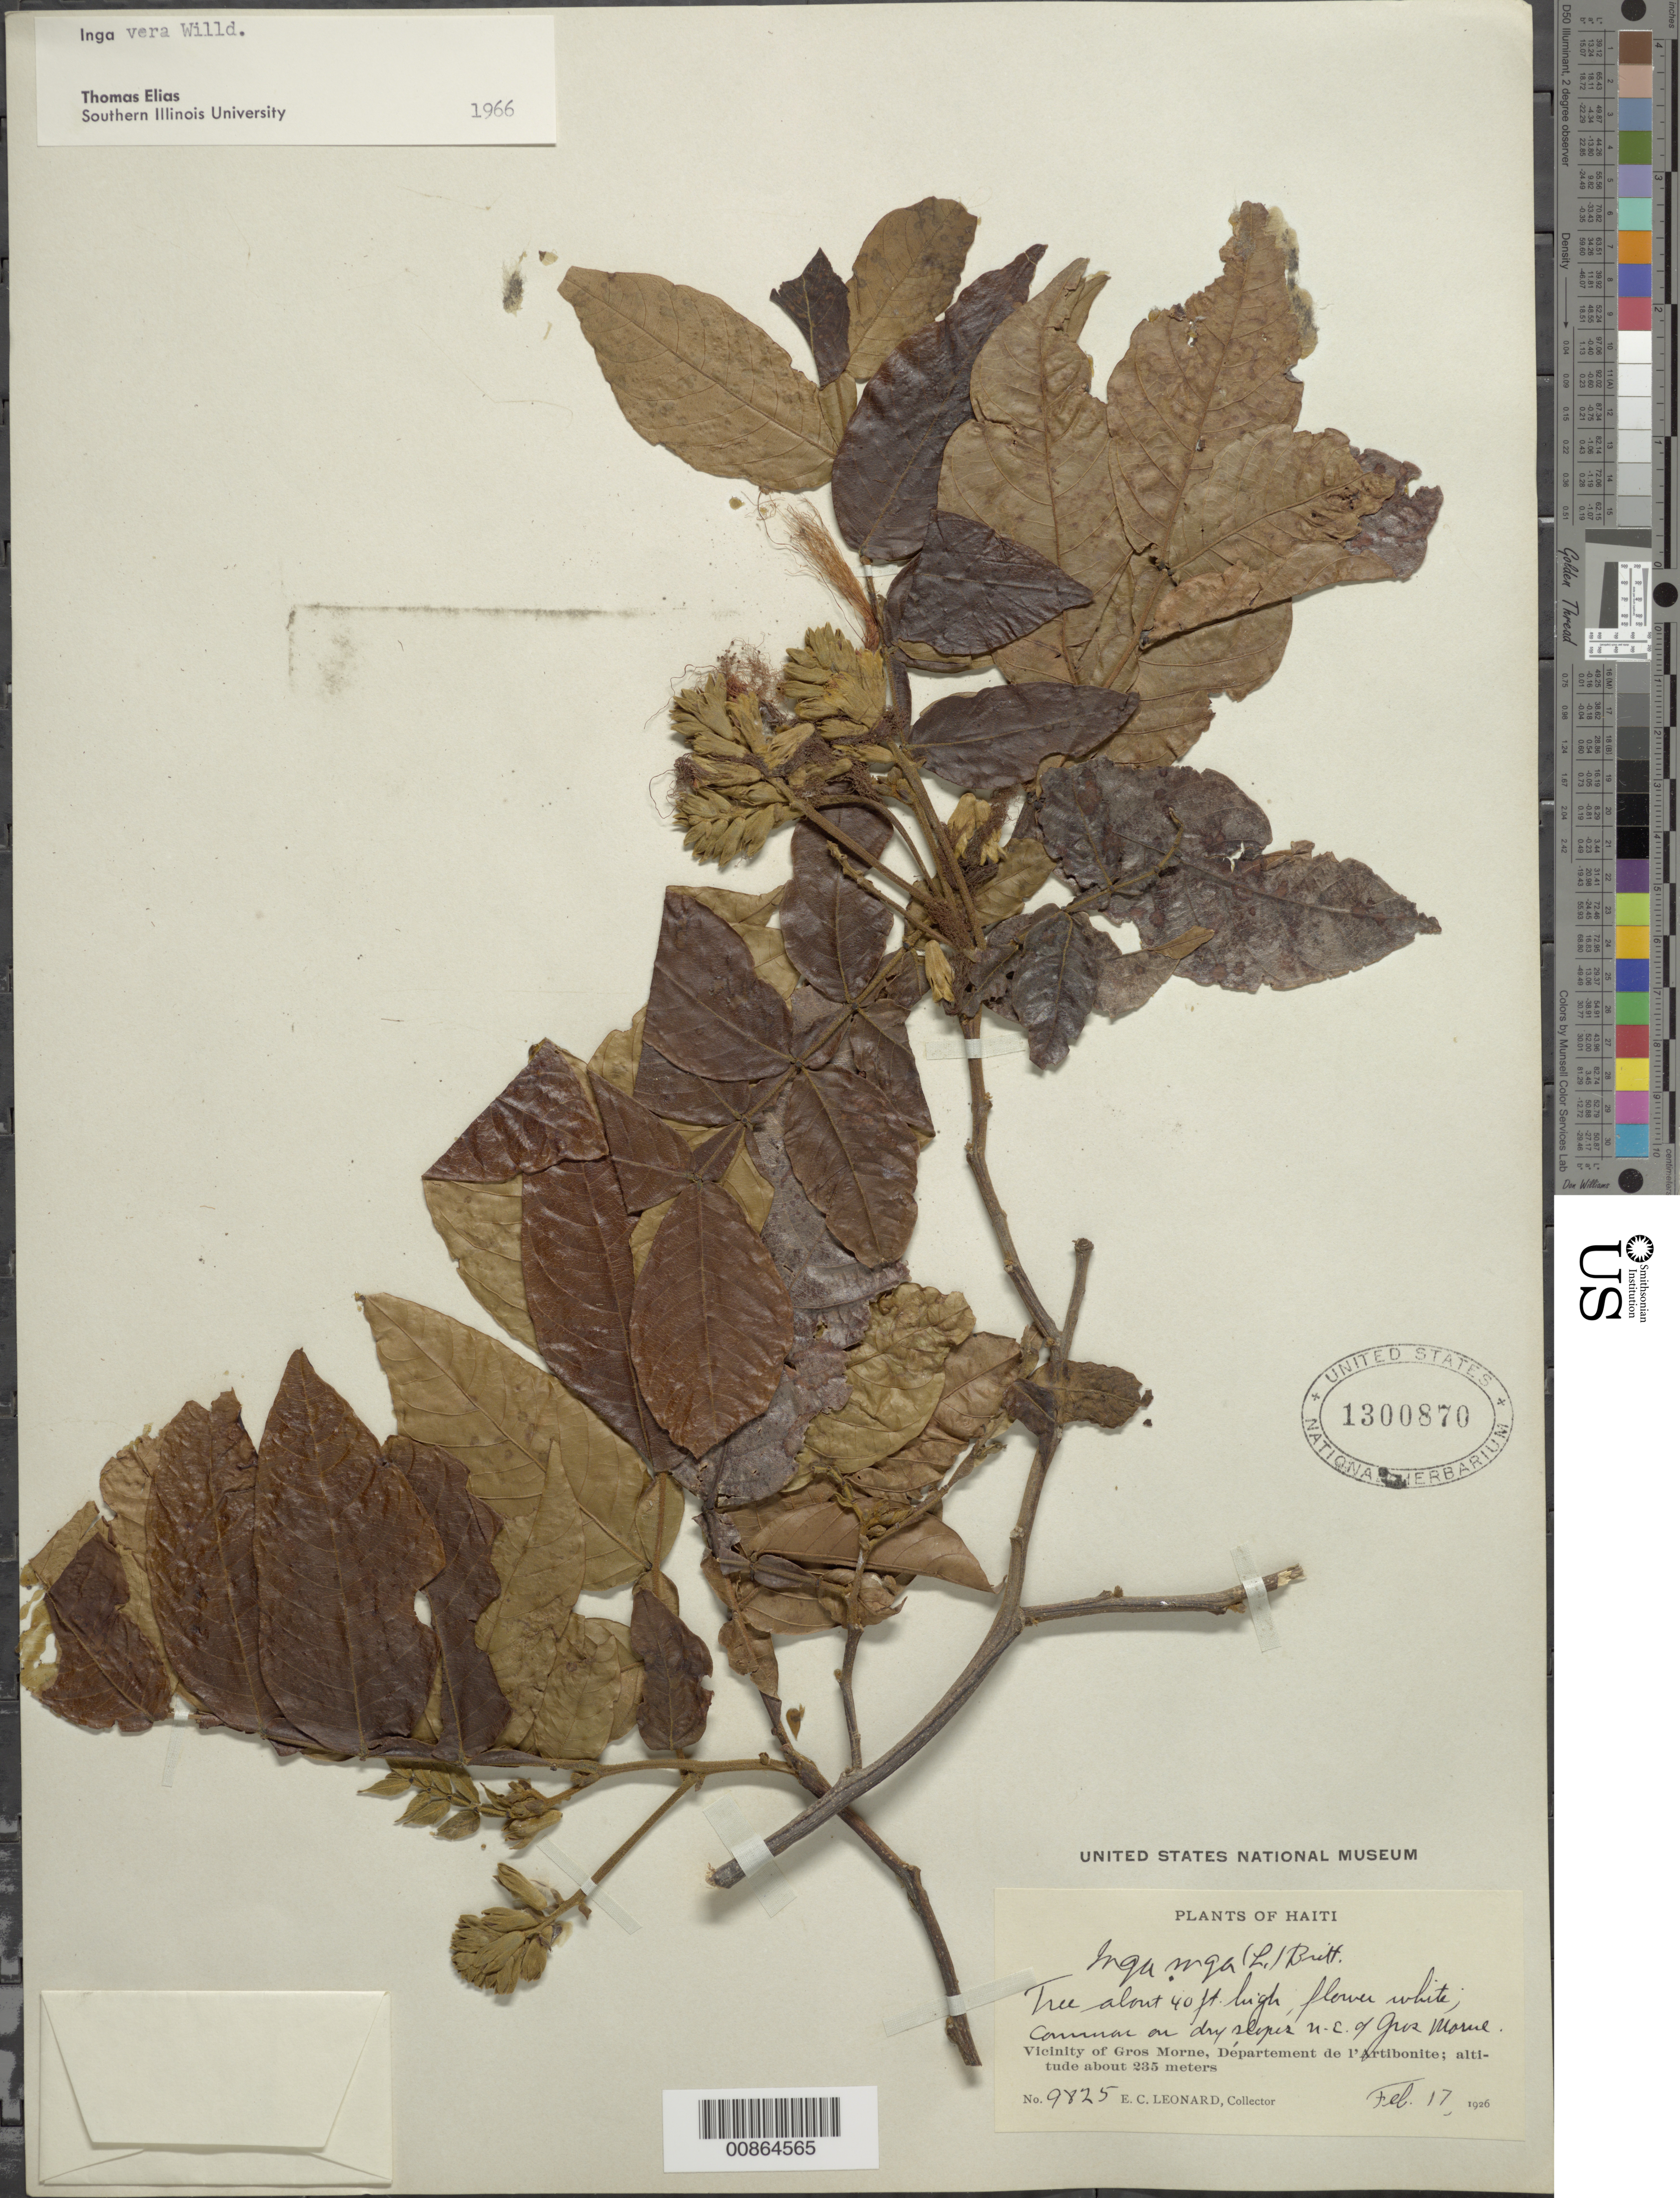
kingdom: Plantae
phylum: Tracheophyta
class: Magnoliopsida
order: Fabales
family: Fabaceae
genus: Inga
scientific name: Inga vera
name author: Willd.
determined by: Elias, T., (SIU), Southern Illinois University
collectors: E. C. Leonard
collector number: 9825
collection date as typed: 17 Feb 1926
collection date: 1926-02-17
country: Haiti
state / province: Artibonite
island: Hispaniola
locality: Dry slopes NE of Gros Morne.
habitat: Dry slopes.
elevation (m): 235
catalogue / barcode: US 1300870